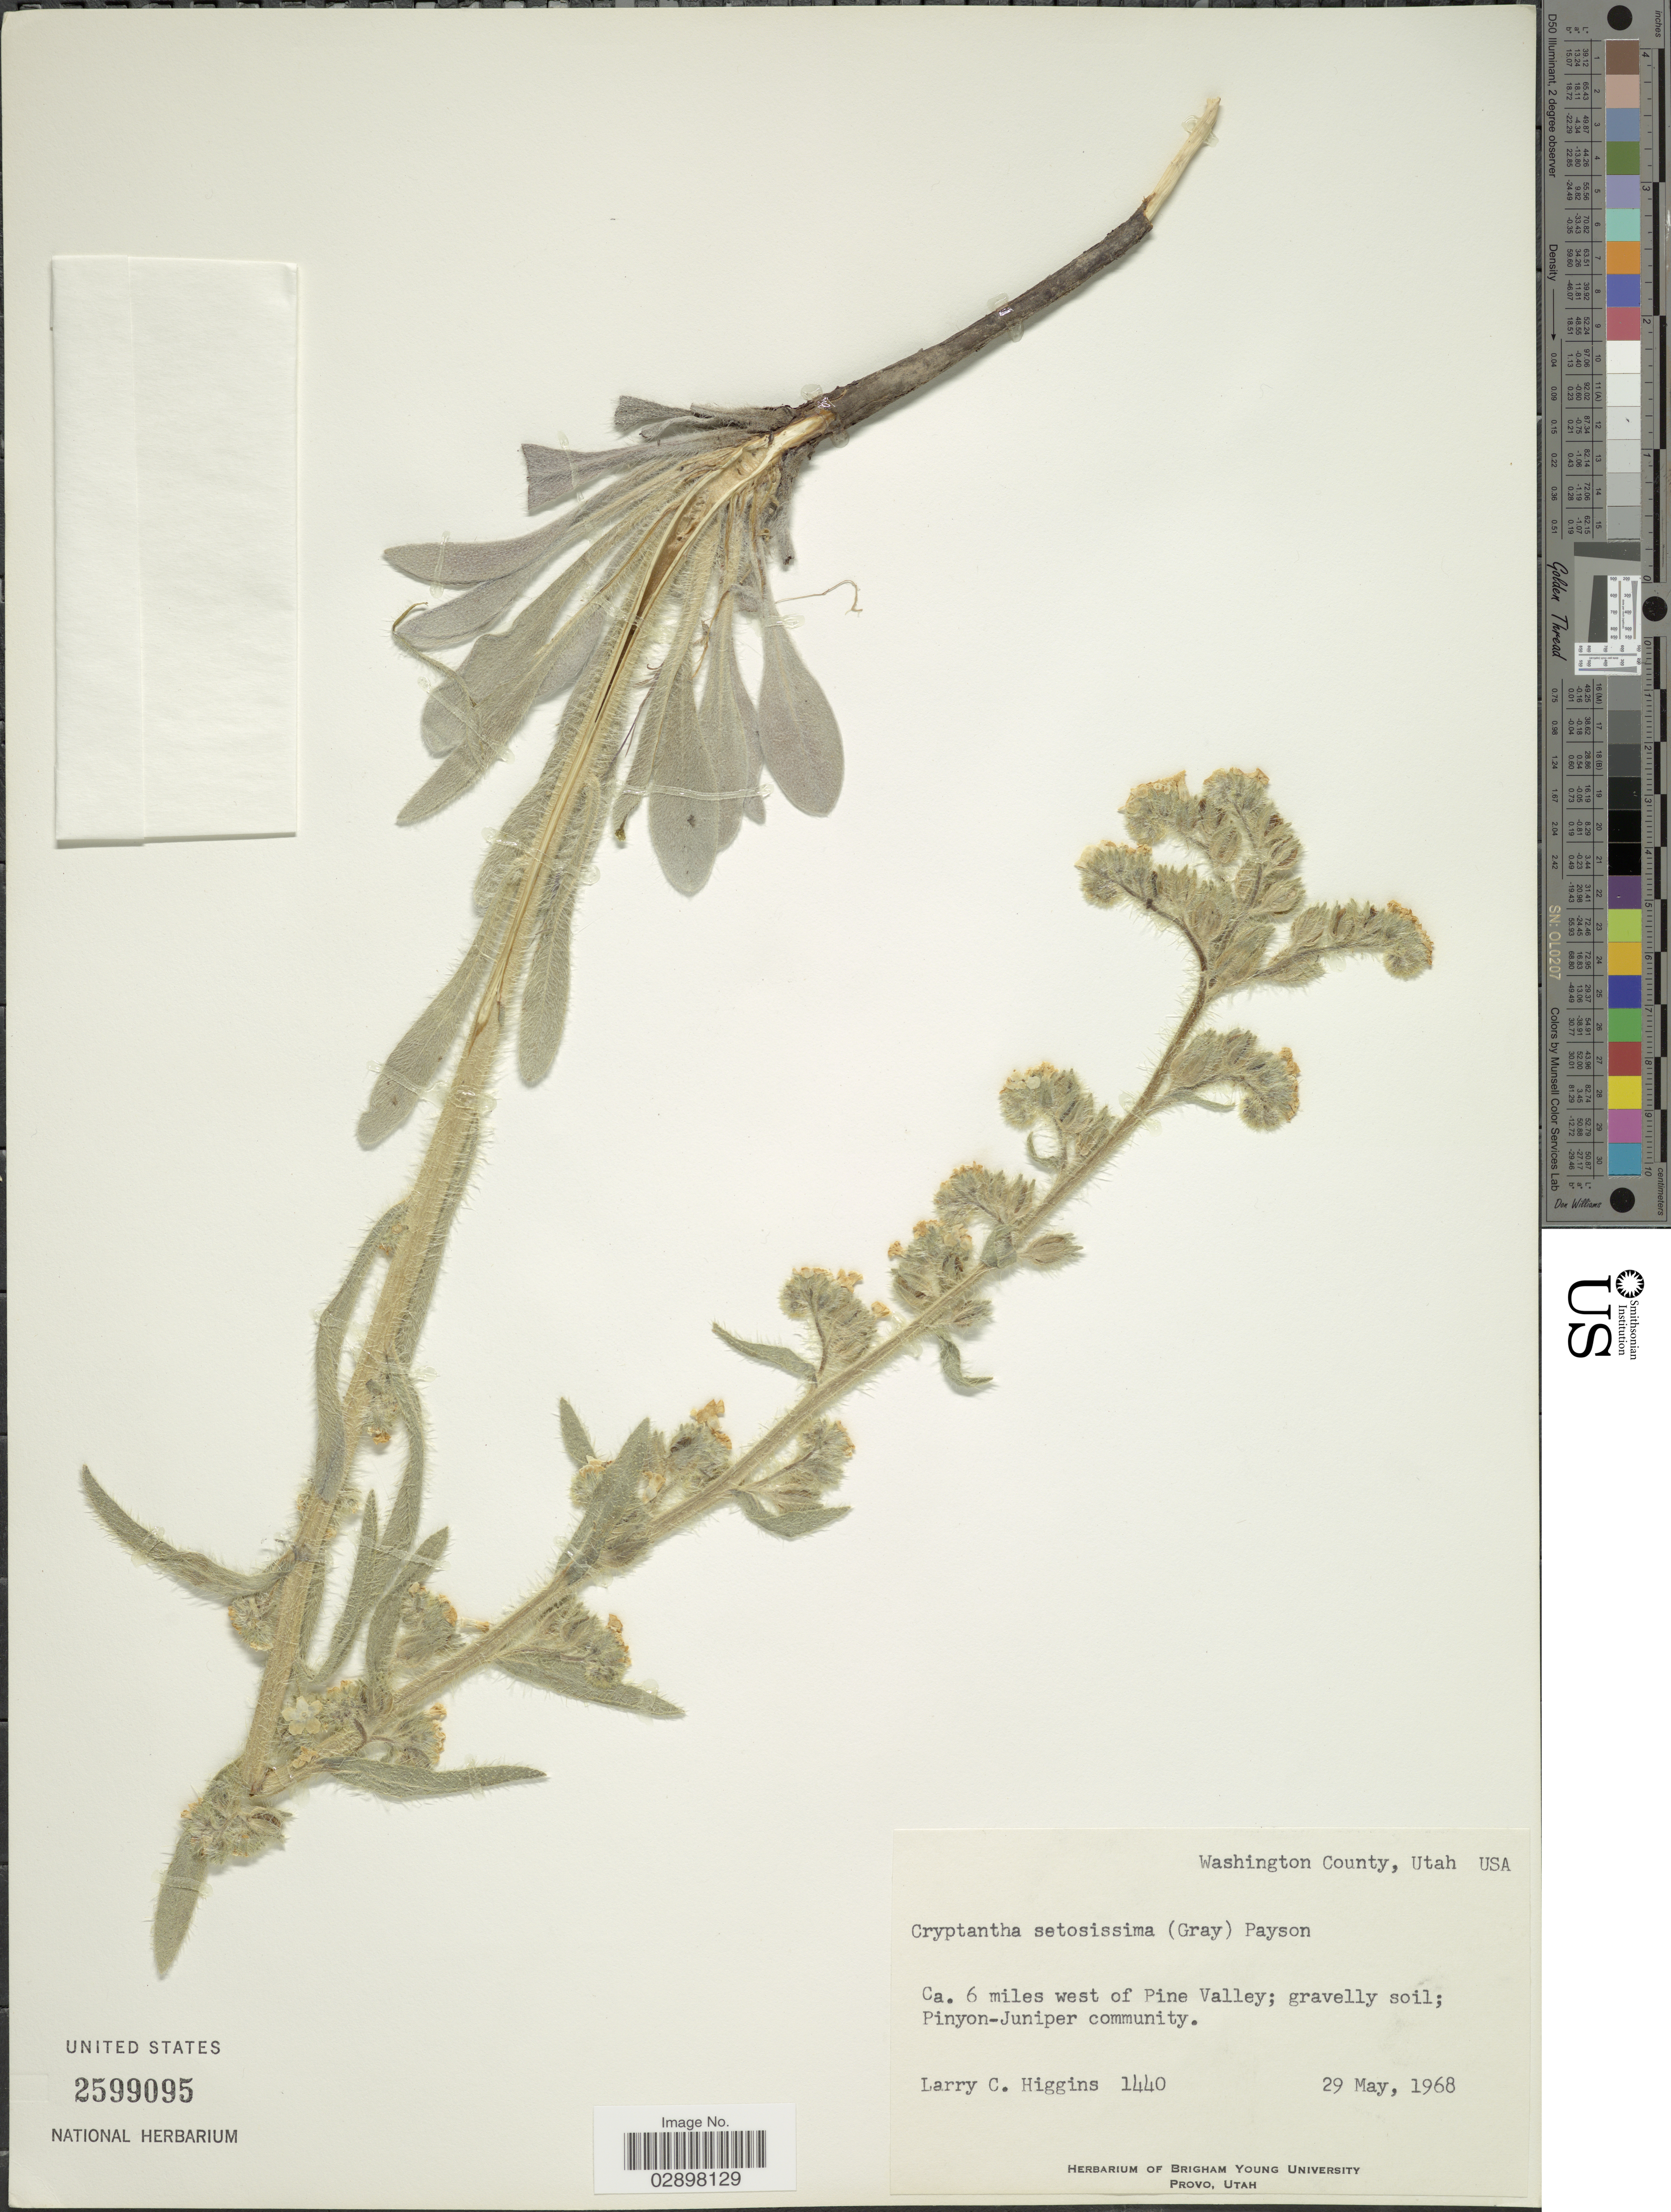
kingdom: Plantae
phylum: Tracheophyta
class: Magnoliopsida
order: Boraginales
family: Boraginaceae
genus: Cryptantha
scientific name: Cryptantha setosissima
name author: (A. Gray) Payson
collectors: L. Higgins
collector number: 1440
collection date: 1968-05-29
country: United States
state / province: Utah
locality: Washington County, Ca. 6 miles west of Pine Valley.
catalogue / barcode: US 2599095